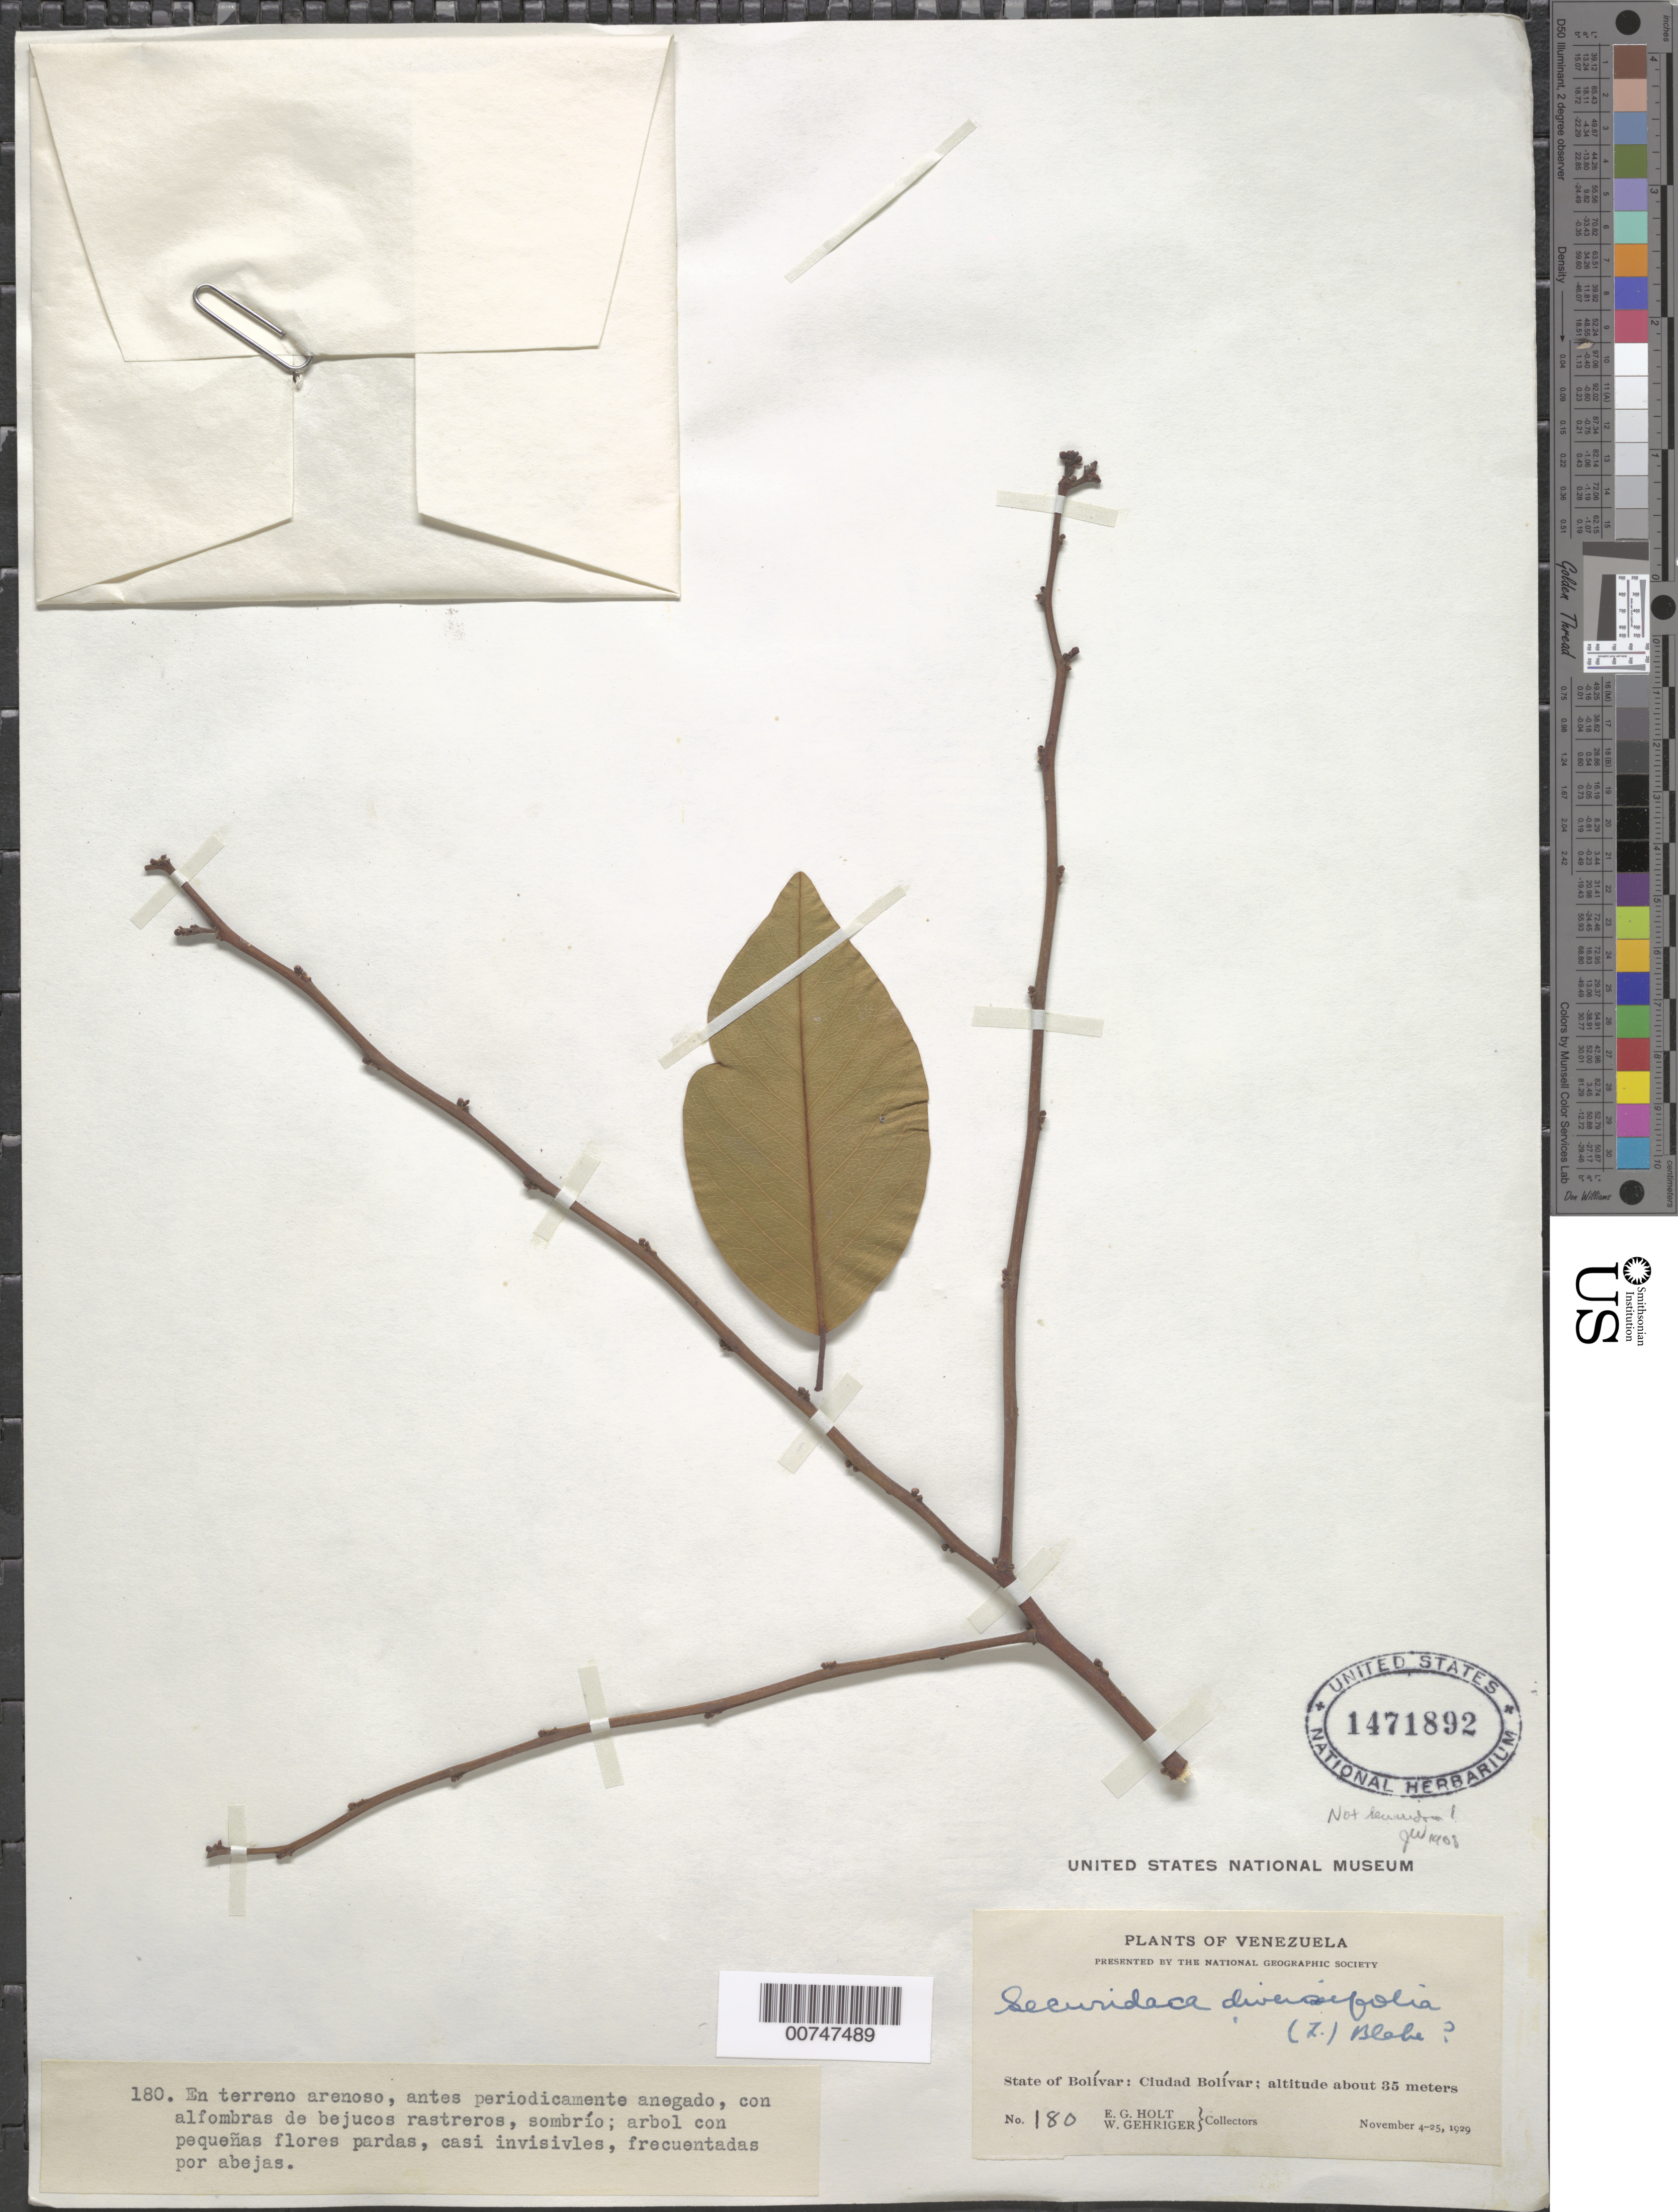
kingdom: Plantae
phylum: Tracheophyta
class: Magnoliopsida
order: Fabales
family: Polygalaceae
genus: Bredemeyera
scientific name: Bredemeyera sp.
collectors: E. Holt & W. Gehriger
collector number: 180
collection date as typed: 4-Nov-29 to 25-Nov-29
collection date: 1929-11-04/1929-11-25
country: Venezuela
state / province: Bolívar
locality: Ciudad Bolívar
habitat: Terreno arenoso, antes periodicamente anegado, con alfombras de bejucos rastreros, sombrio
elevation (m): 35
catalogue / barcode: US 1471892